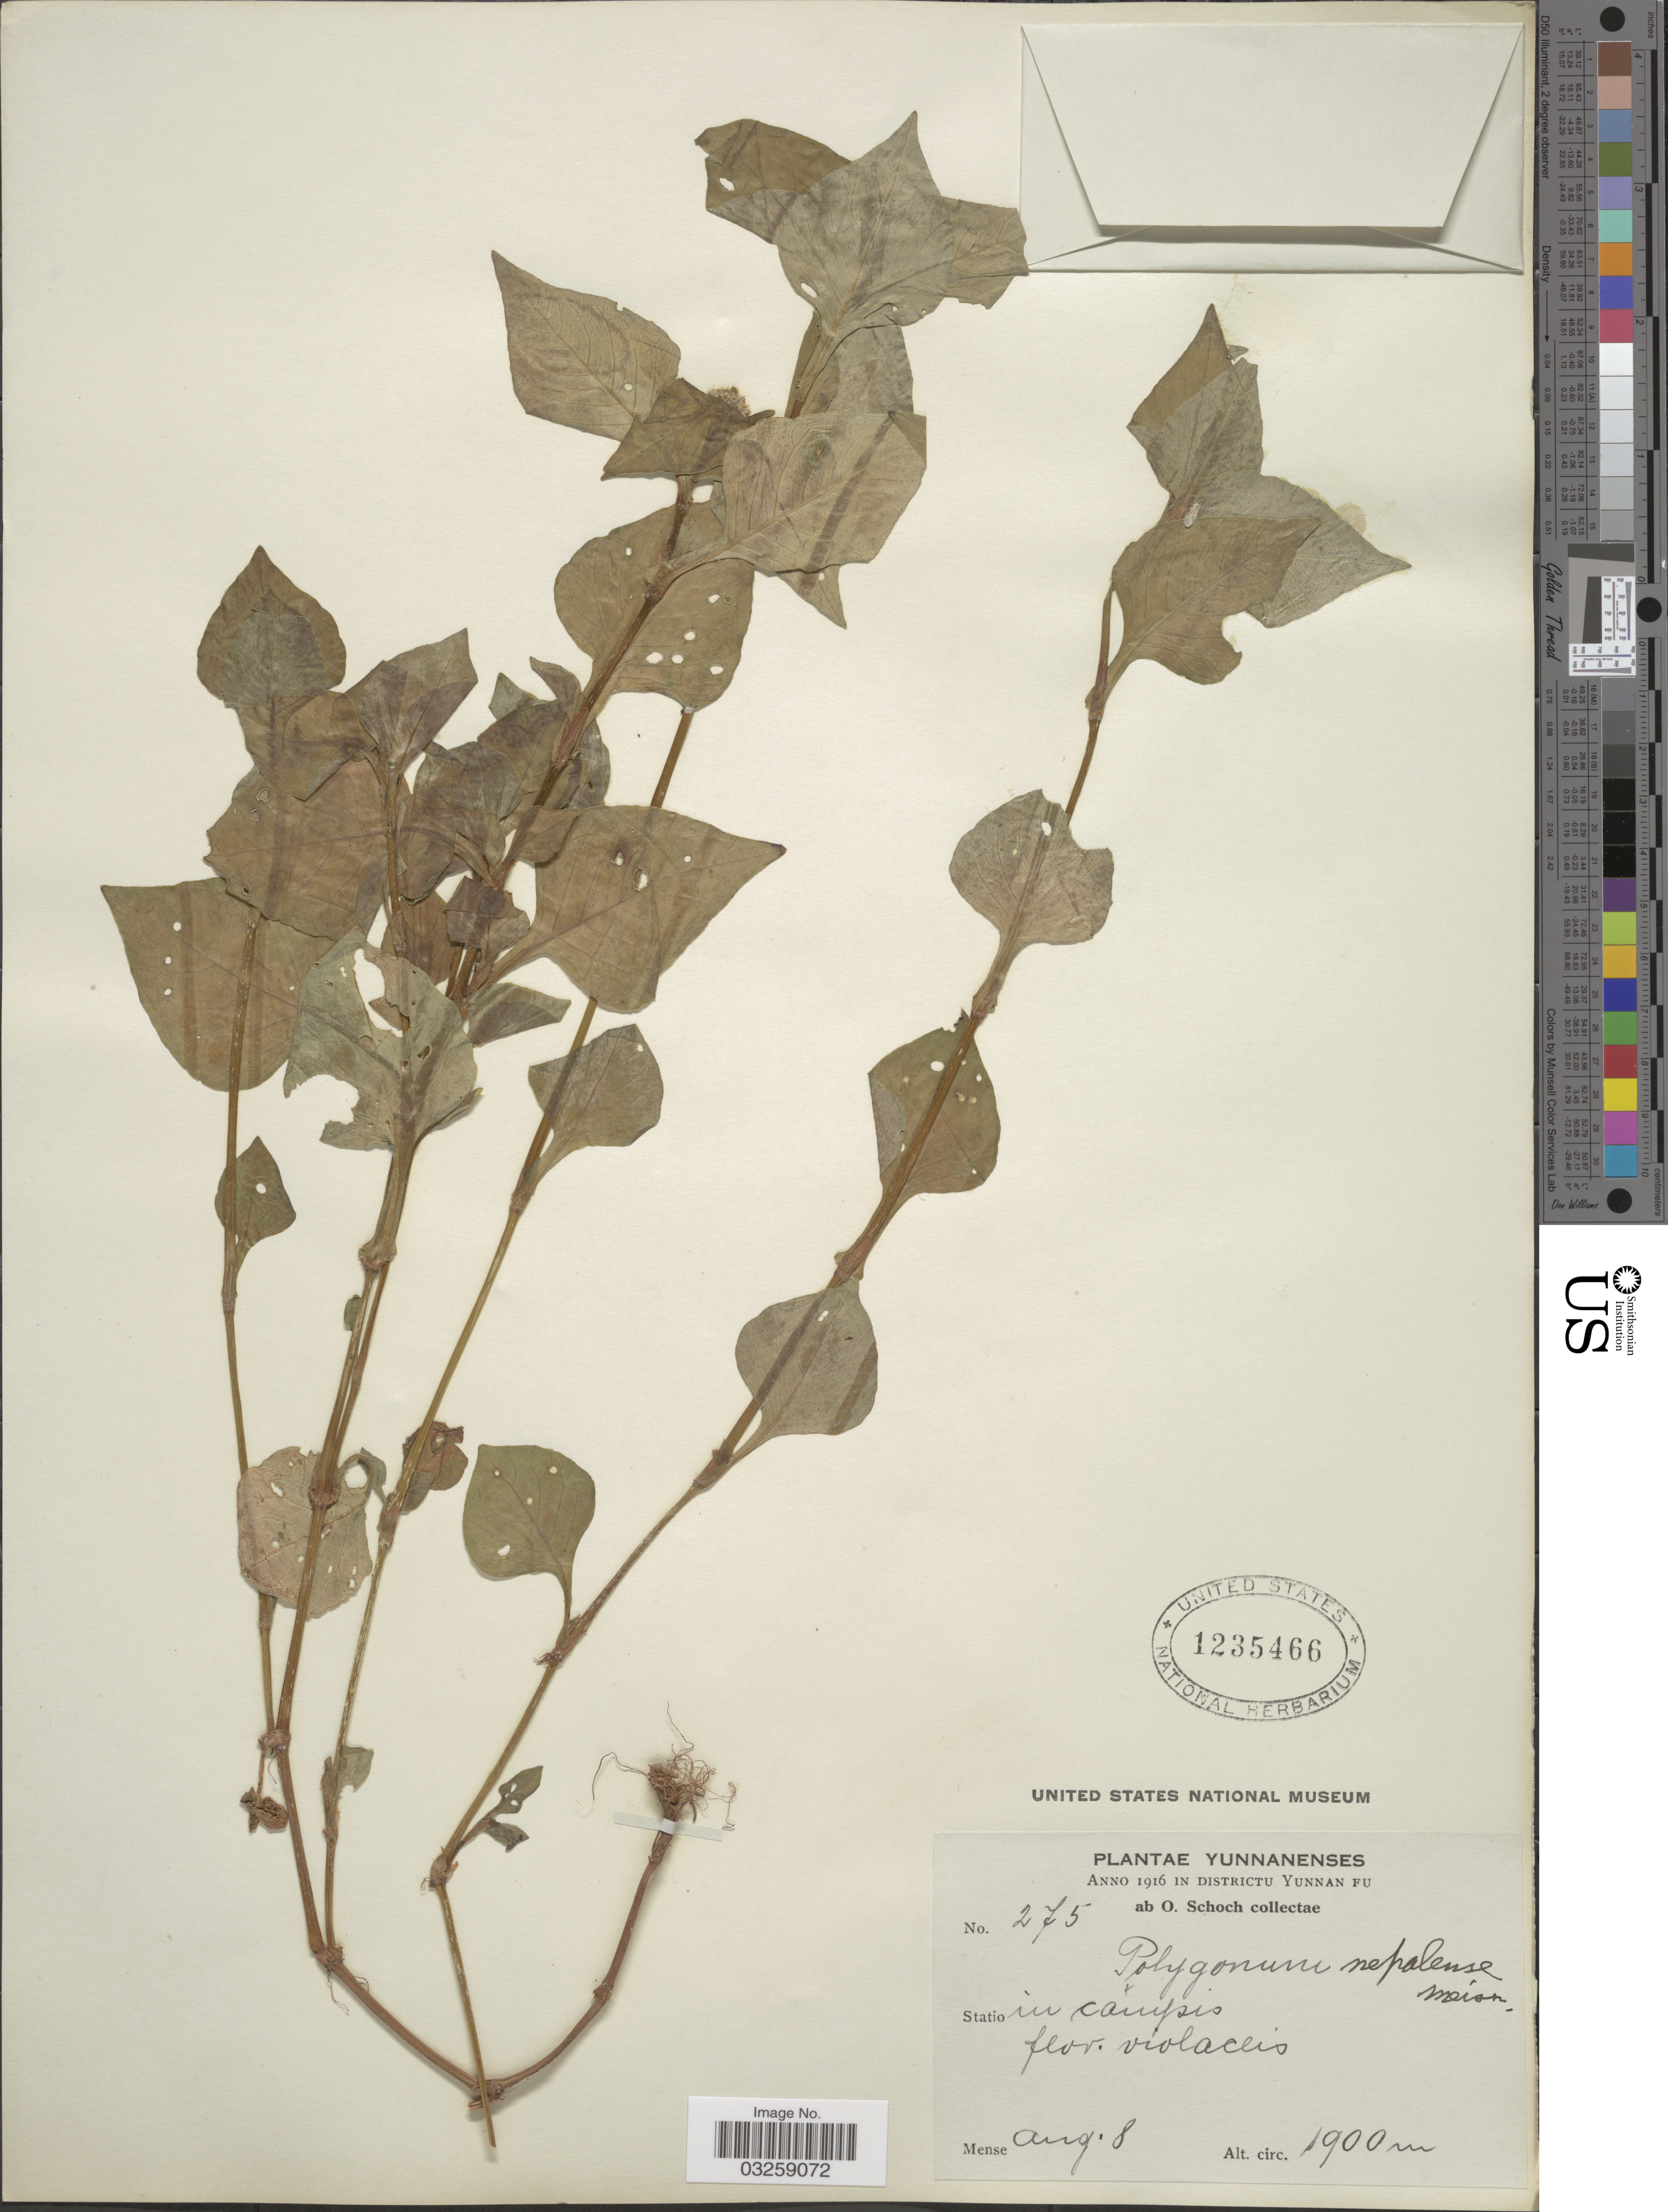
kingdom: Plantae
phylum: Tracheophyta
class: Magnoliopsida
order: Caryophyllales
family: Polygonaceae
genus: Polygonum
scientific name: Polygonum nepalense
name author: Meisn.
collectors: O. Schoch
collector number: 275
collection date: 1916-08-08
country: China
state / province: Yunnan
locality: Yunnanenses. In Districtu Yunnan Fu.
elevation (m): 1900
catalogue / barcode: US 1235466